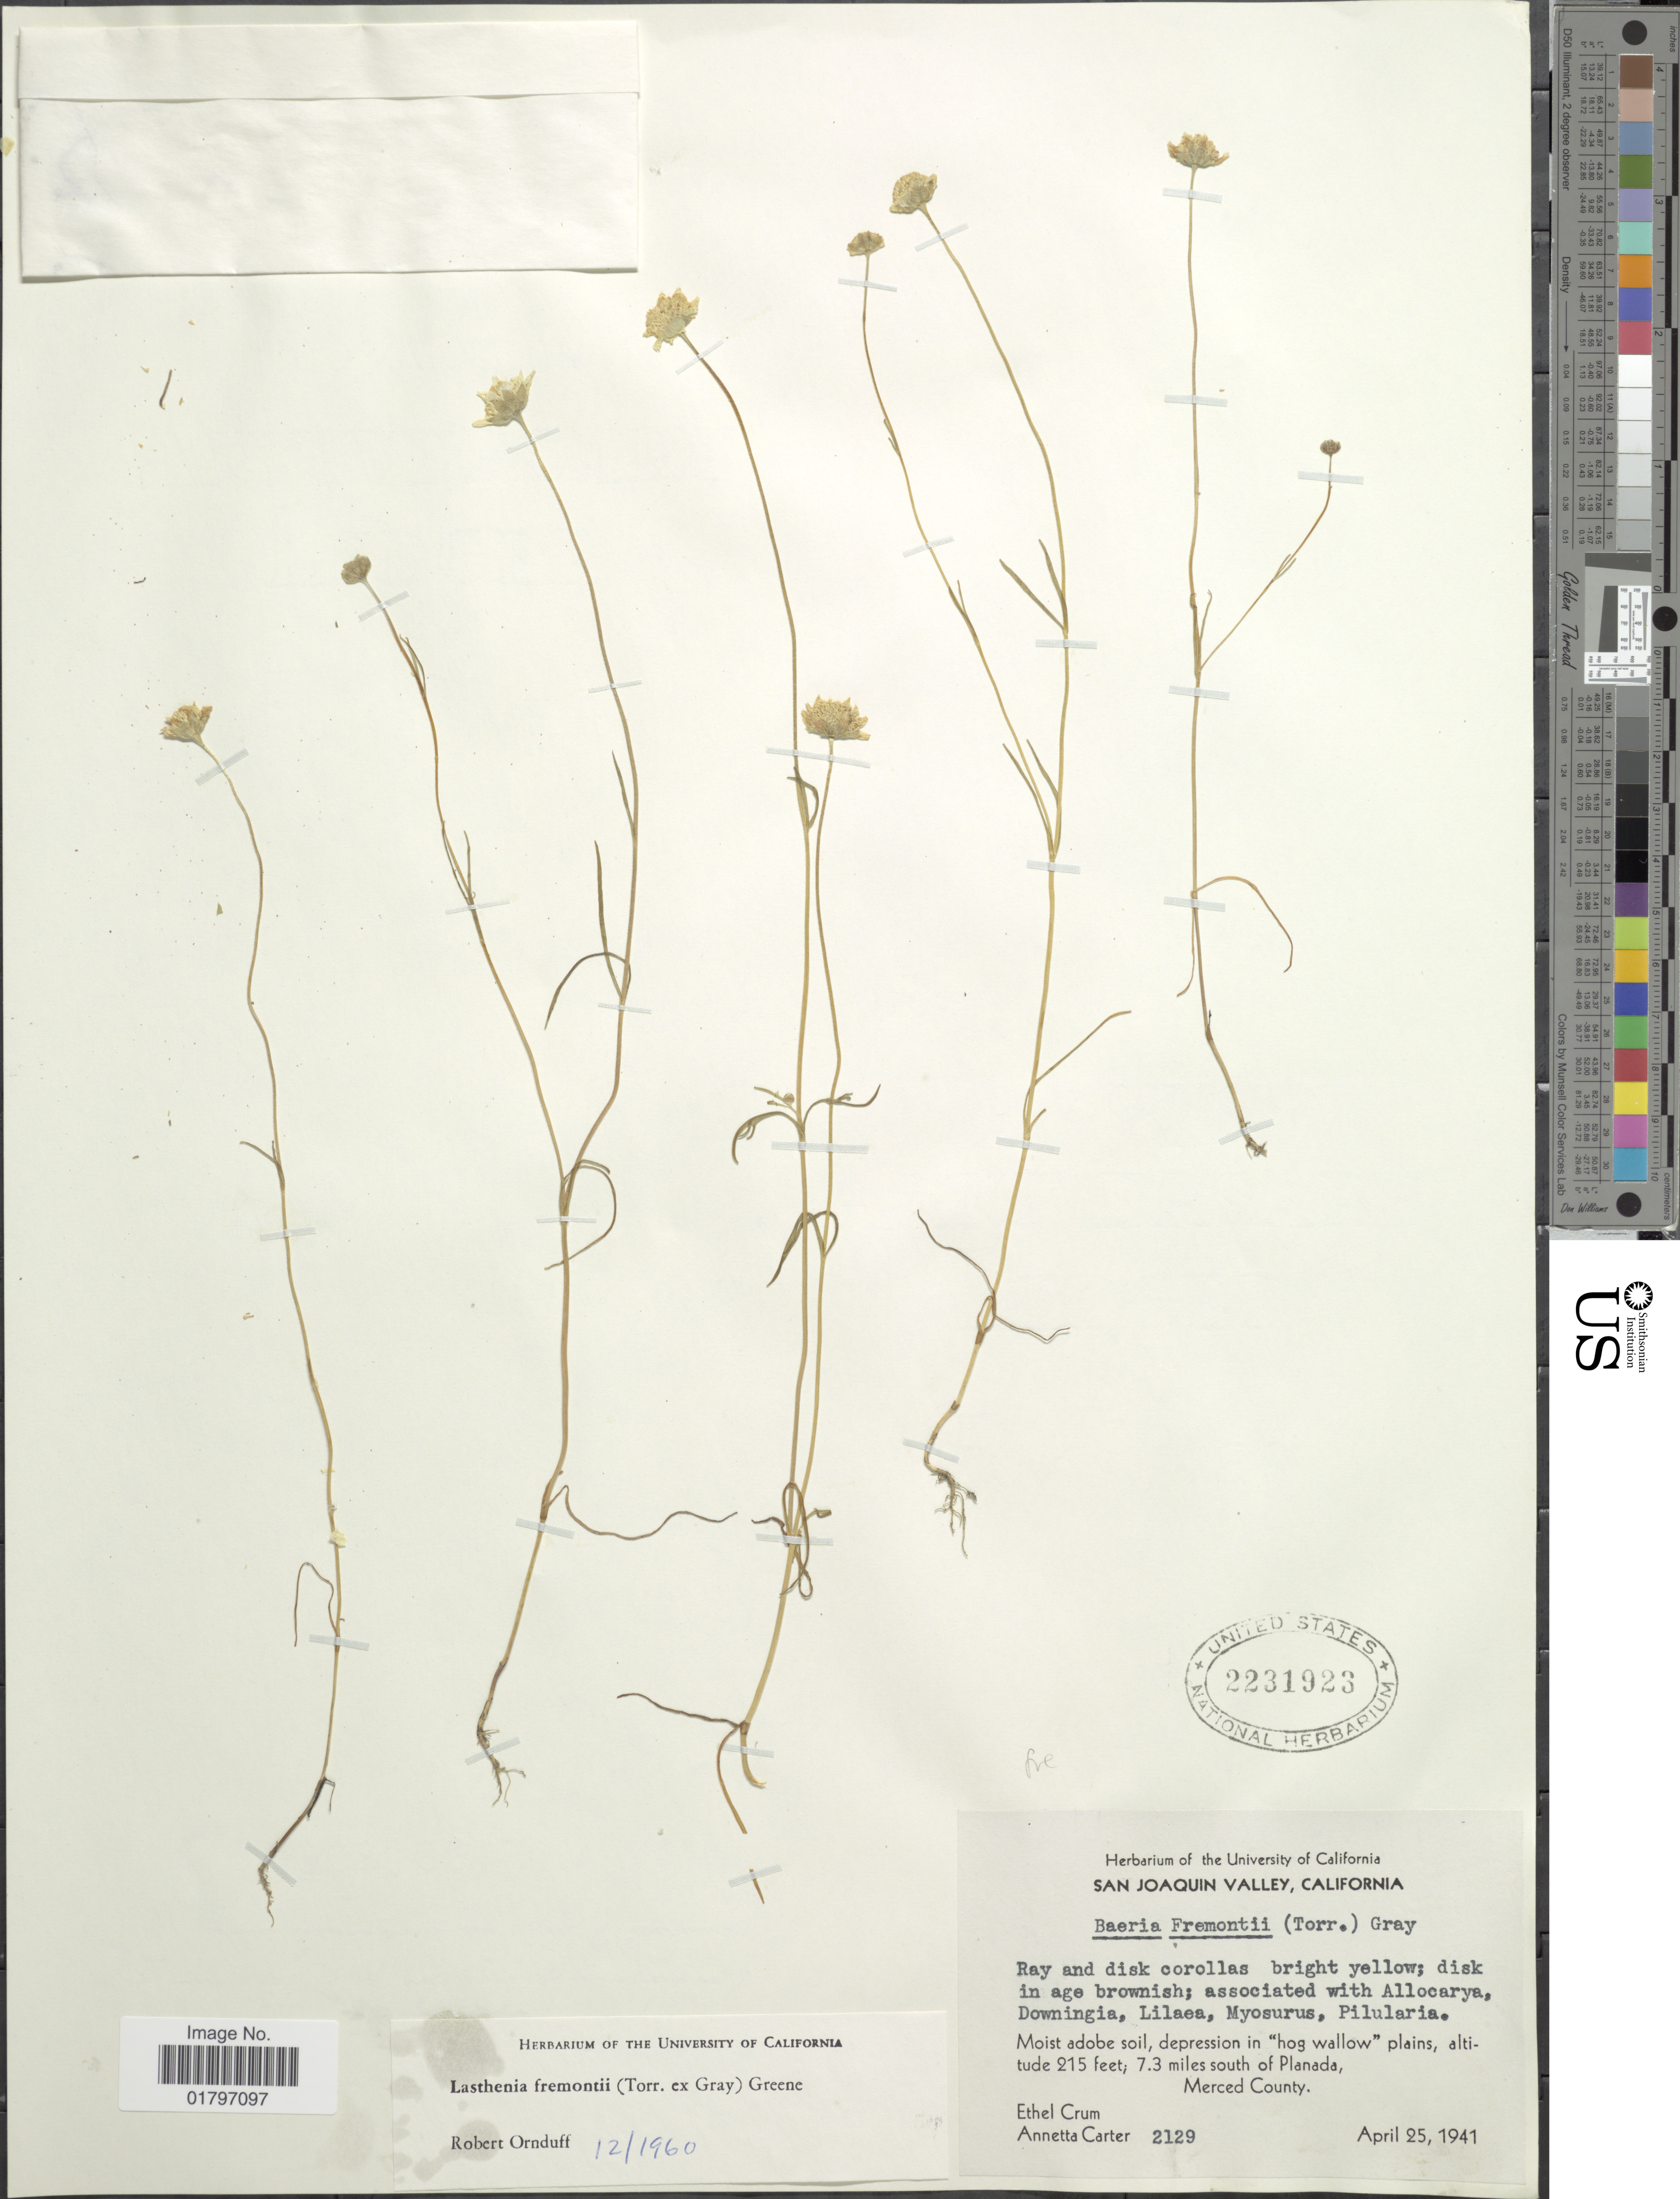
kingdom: Plantae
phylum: Tracheophyta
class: Magnoliopsida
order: Asterales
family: Asteraceae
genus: Lasthenia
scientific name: Lasthenia fremontii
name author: (Torr. ex A. Gray) Greene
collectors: E. K. Crum & A. Carter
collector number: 2129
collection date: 1941-04-25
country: United States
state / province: California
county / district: Merced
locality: San Joaquin Valley. Moist adobe soil, depression in "hog wallow" plains, 7.3 miles south of Planada, Merced County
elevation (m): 66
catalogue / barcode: US 2231923